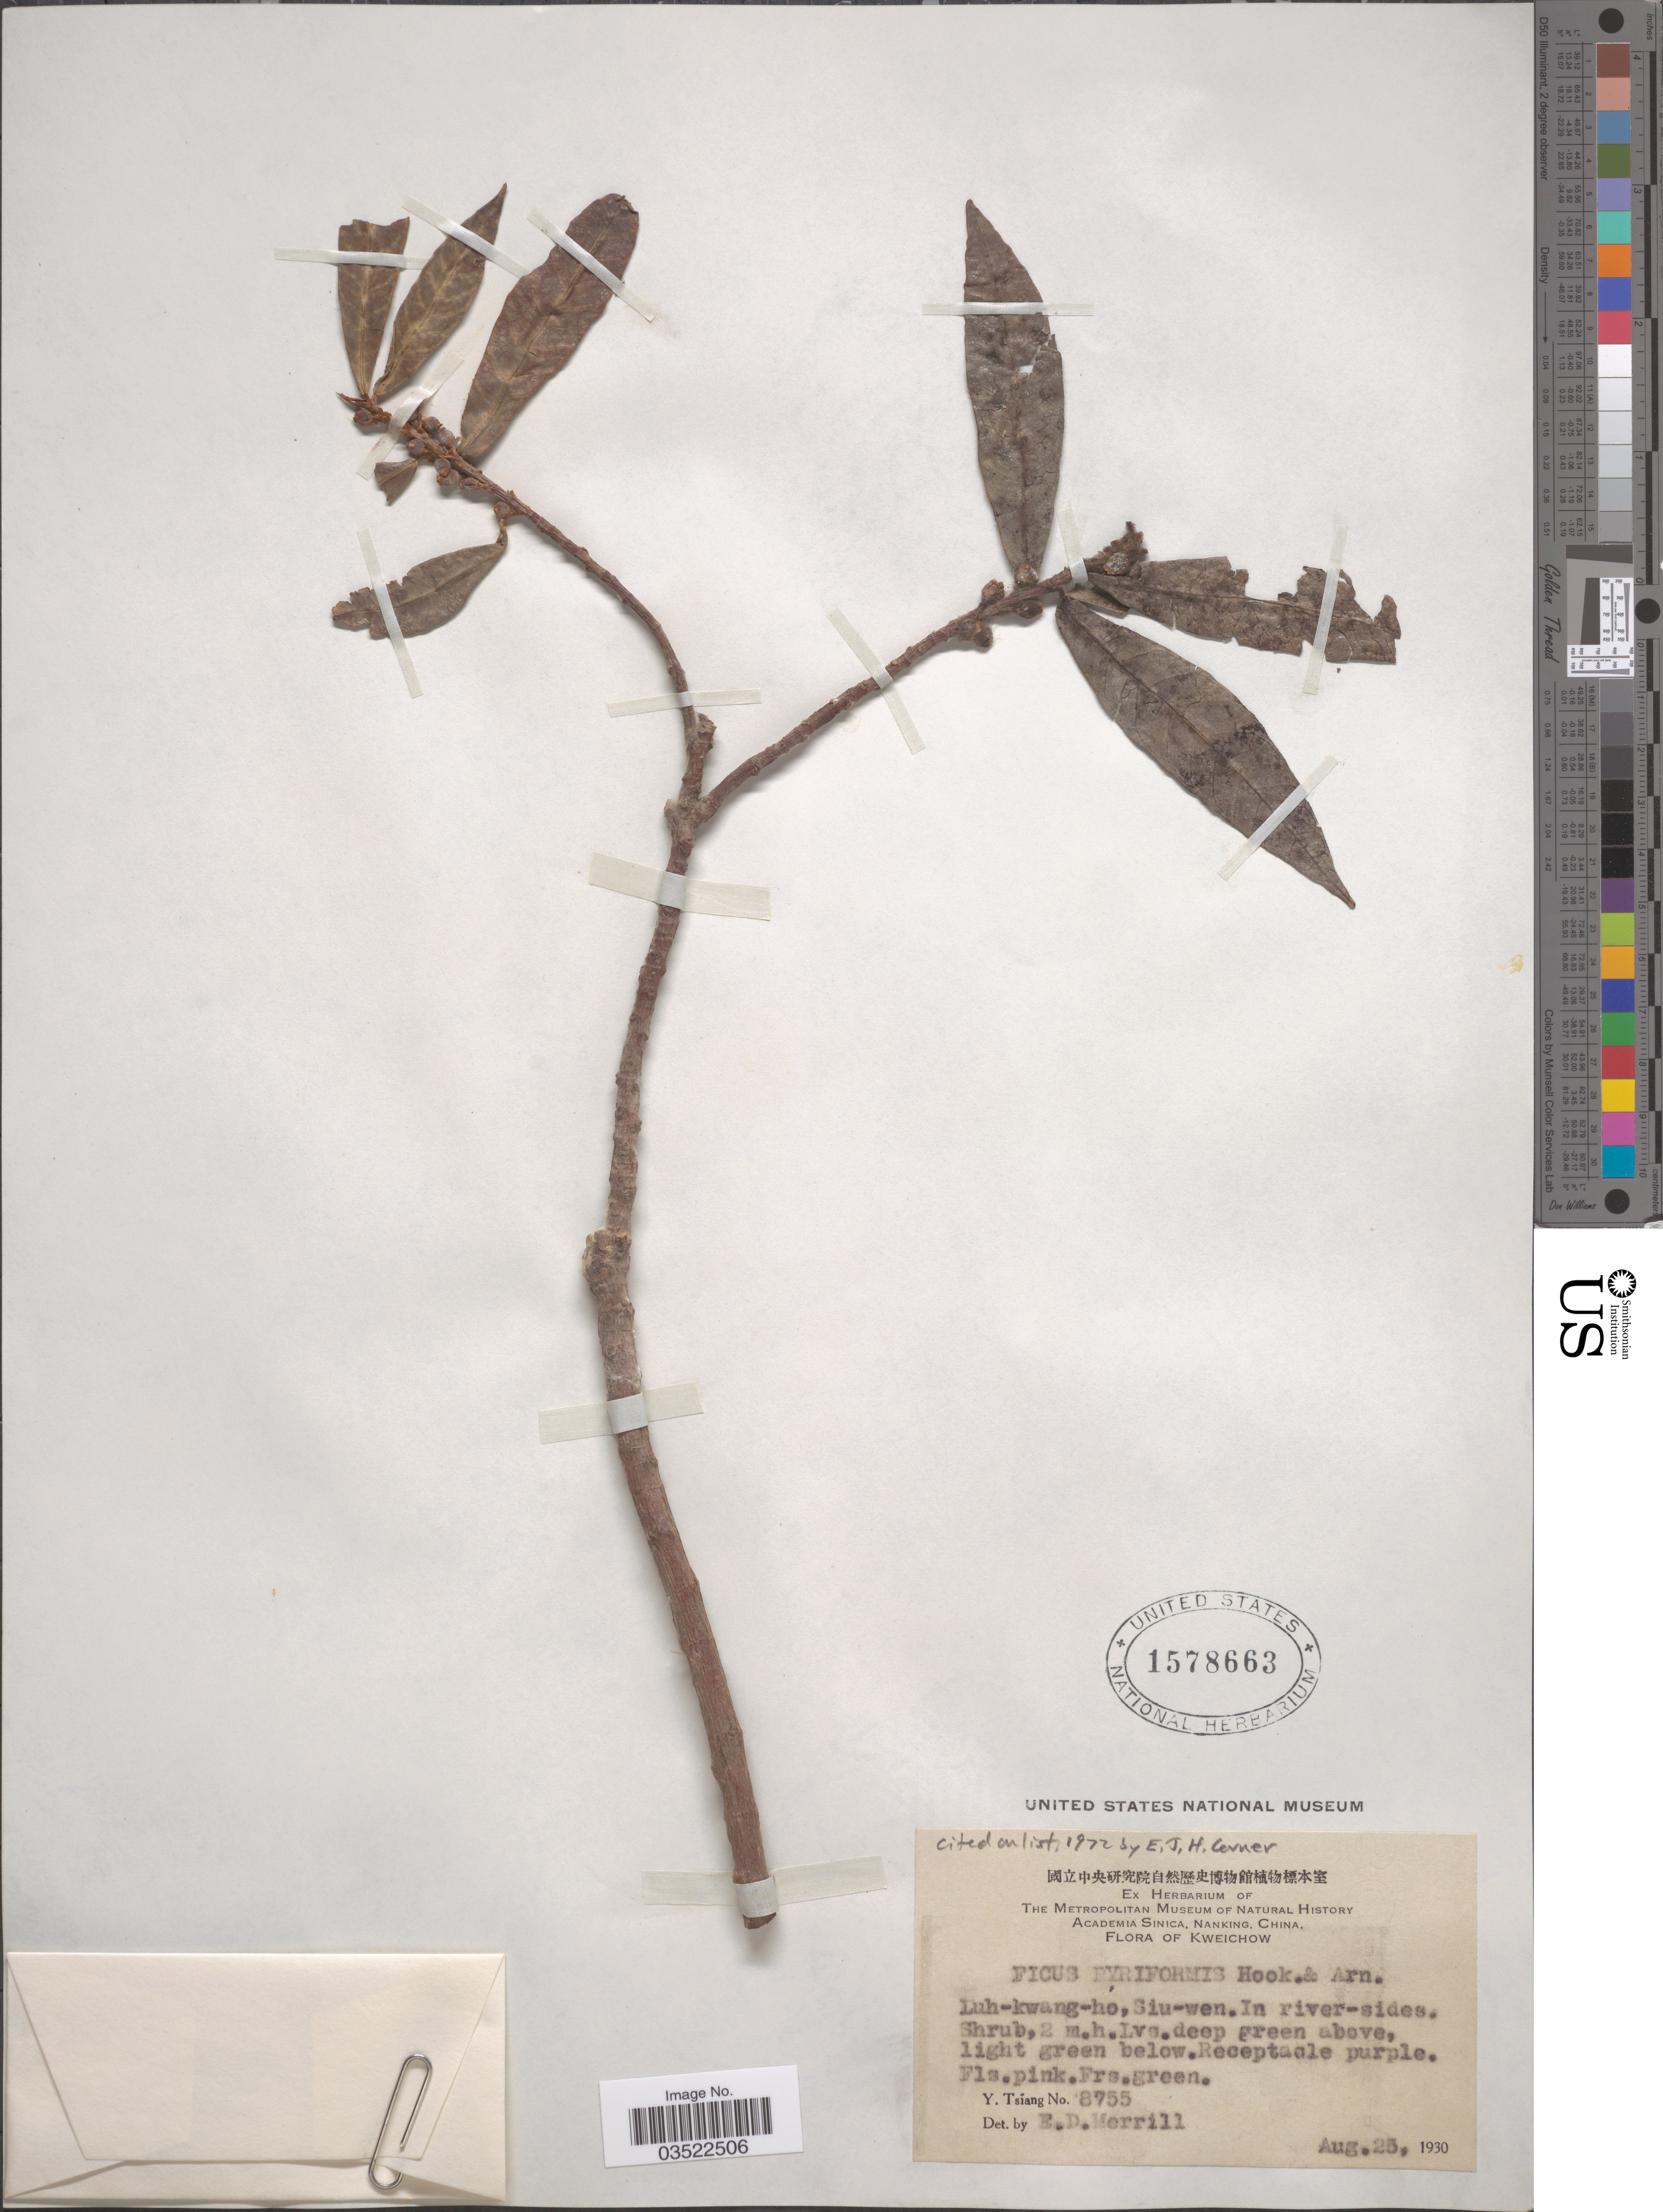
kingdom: Plantae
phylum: Tracheophyta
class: Magnoliopsida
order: Rosales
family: Moraceae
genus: Ficus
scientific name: Ficus pyriformis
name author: Hook. & Arn.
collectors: Y. Tsiang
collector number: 8755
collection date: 1930-08-25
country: China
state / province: Guizhou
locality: Kweichow. Luh-kwang-ho, Siu-wen.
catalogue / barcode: US 1578663